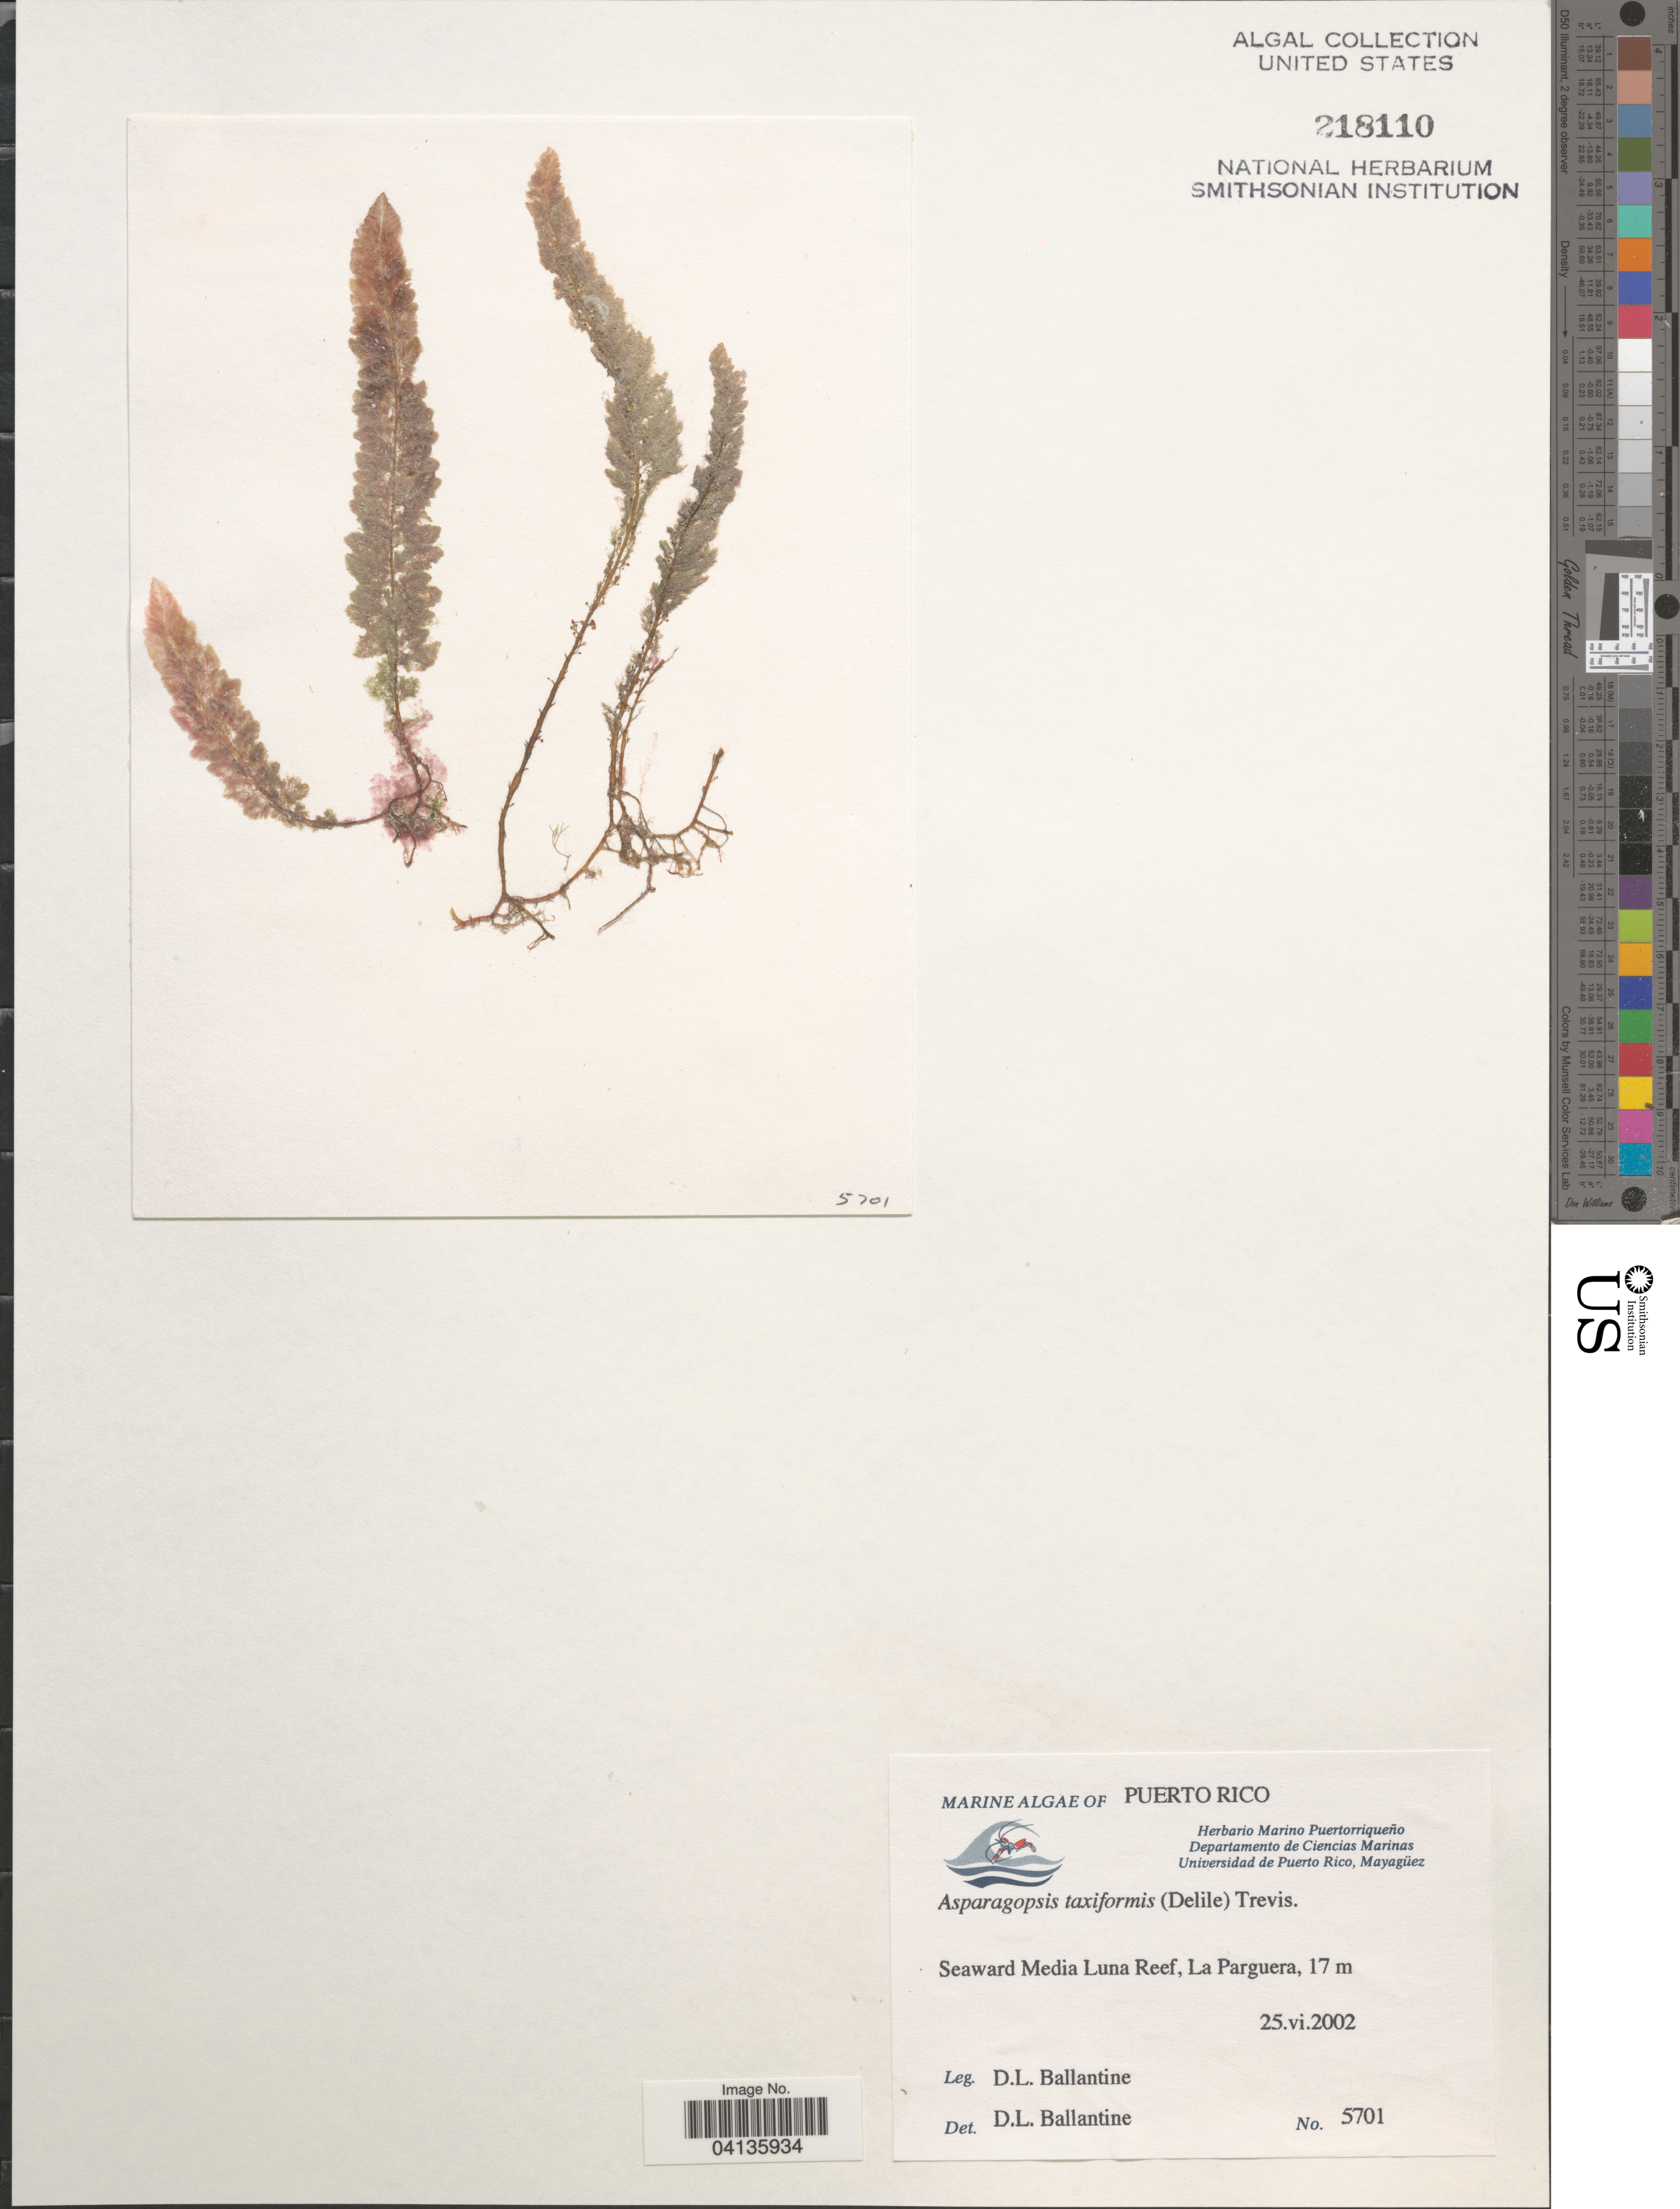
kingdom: Plantae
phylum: Rhodophyta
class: Florideophyceae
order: Bonnemaisoniales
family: Bonnemaisoniaceae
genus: Asparagopsis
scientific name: Asparagopsis taxiformis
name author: (Delile) Trevis.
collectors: D.L. Ballantine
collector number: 5701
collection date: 2002-06-25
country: Puerto Rico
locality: Seaward Media Luna Reef, La Parguera.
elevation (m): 17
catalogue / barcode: US 218110